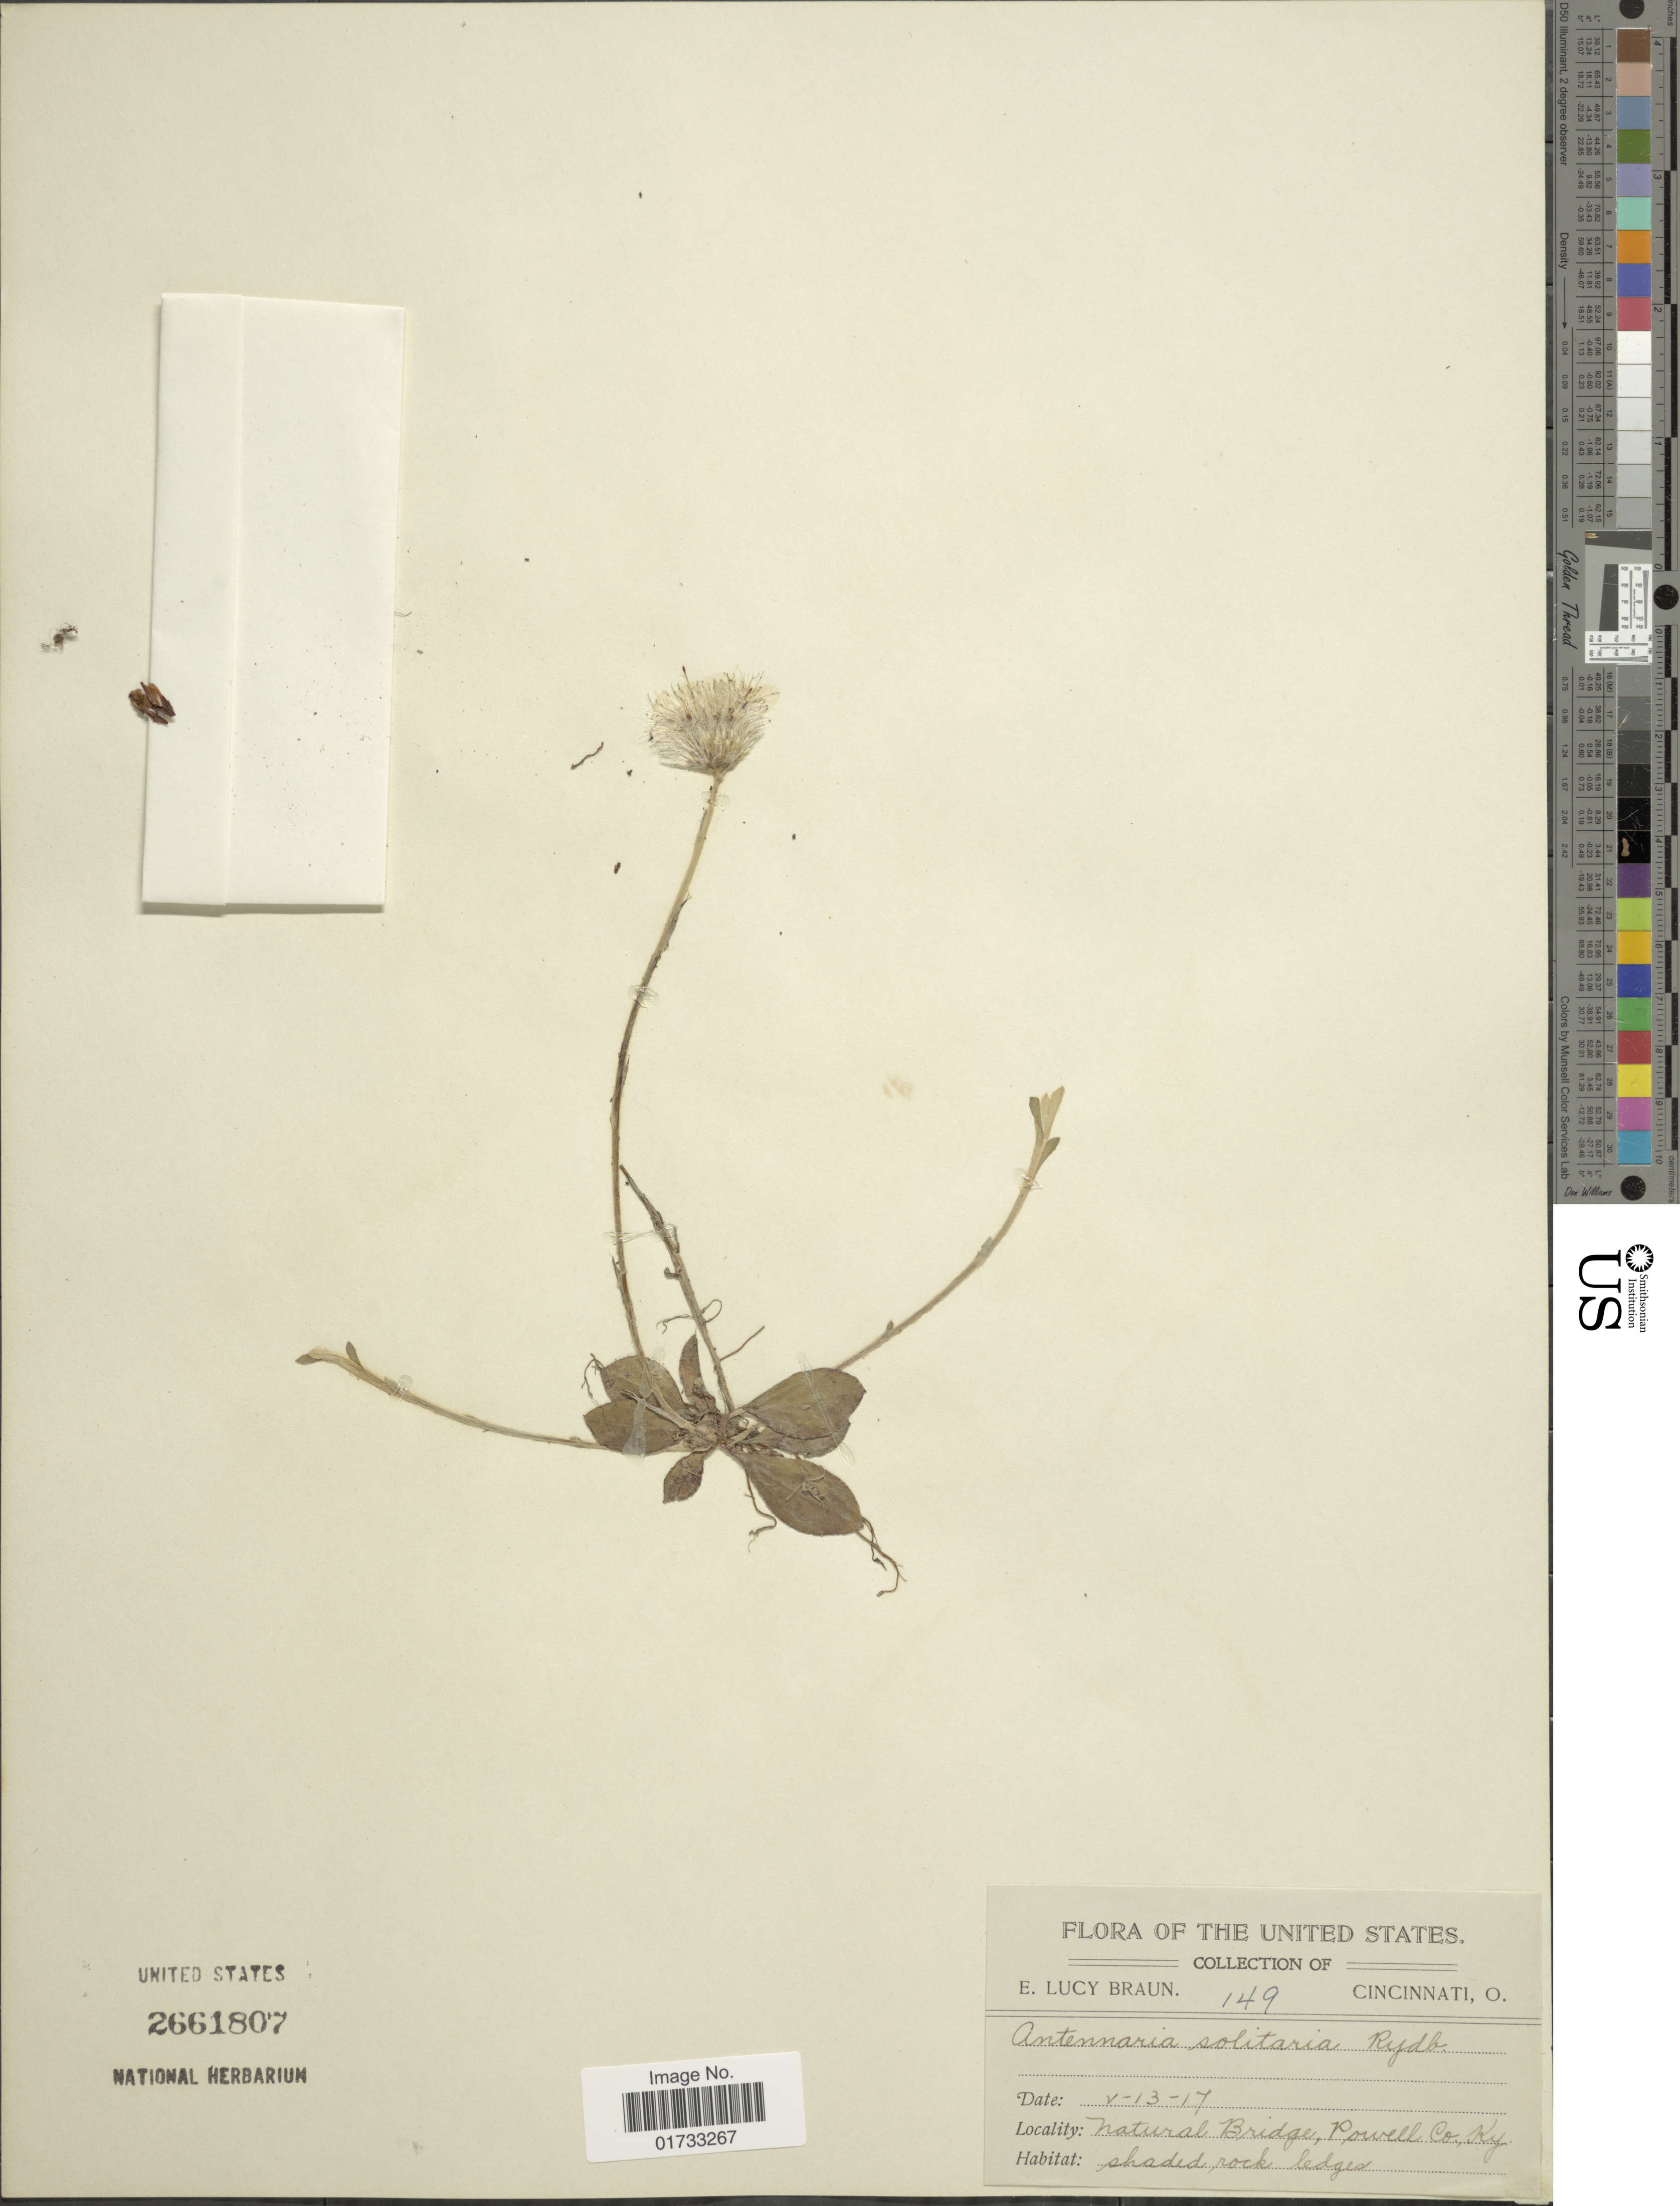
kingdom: Plantae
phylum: Tracheophyta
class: Magnoliopsida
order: Asterales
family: Asteraceae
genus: Antennaria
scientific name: Antennaria solitaria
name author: Rydb.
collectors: E. L. Braun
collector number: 149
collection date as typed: Transcribed d/m/y: 13/5/17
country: United States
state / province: Kentucky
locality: Natural Bridge, Powell Co., shaded rock ledges, Cincinnati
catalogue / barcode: US 2661807